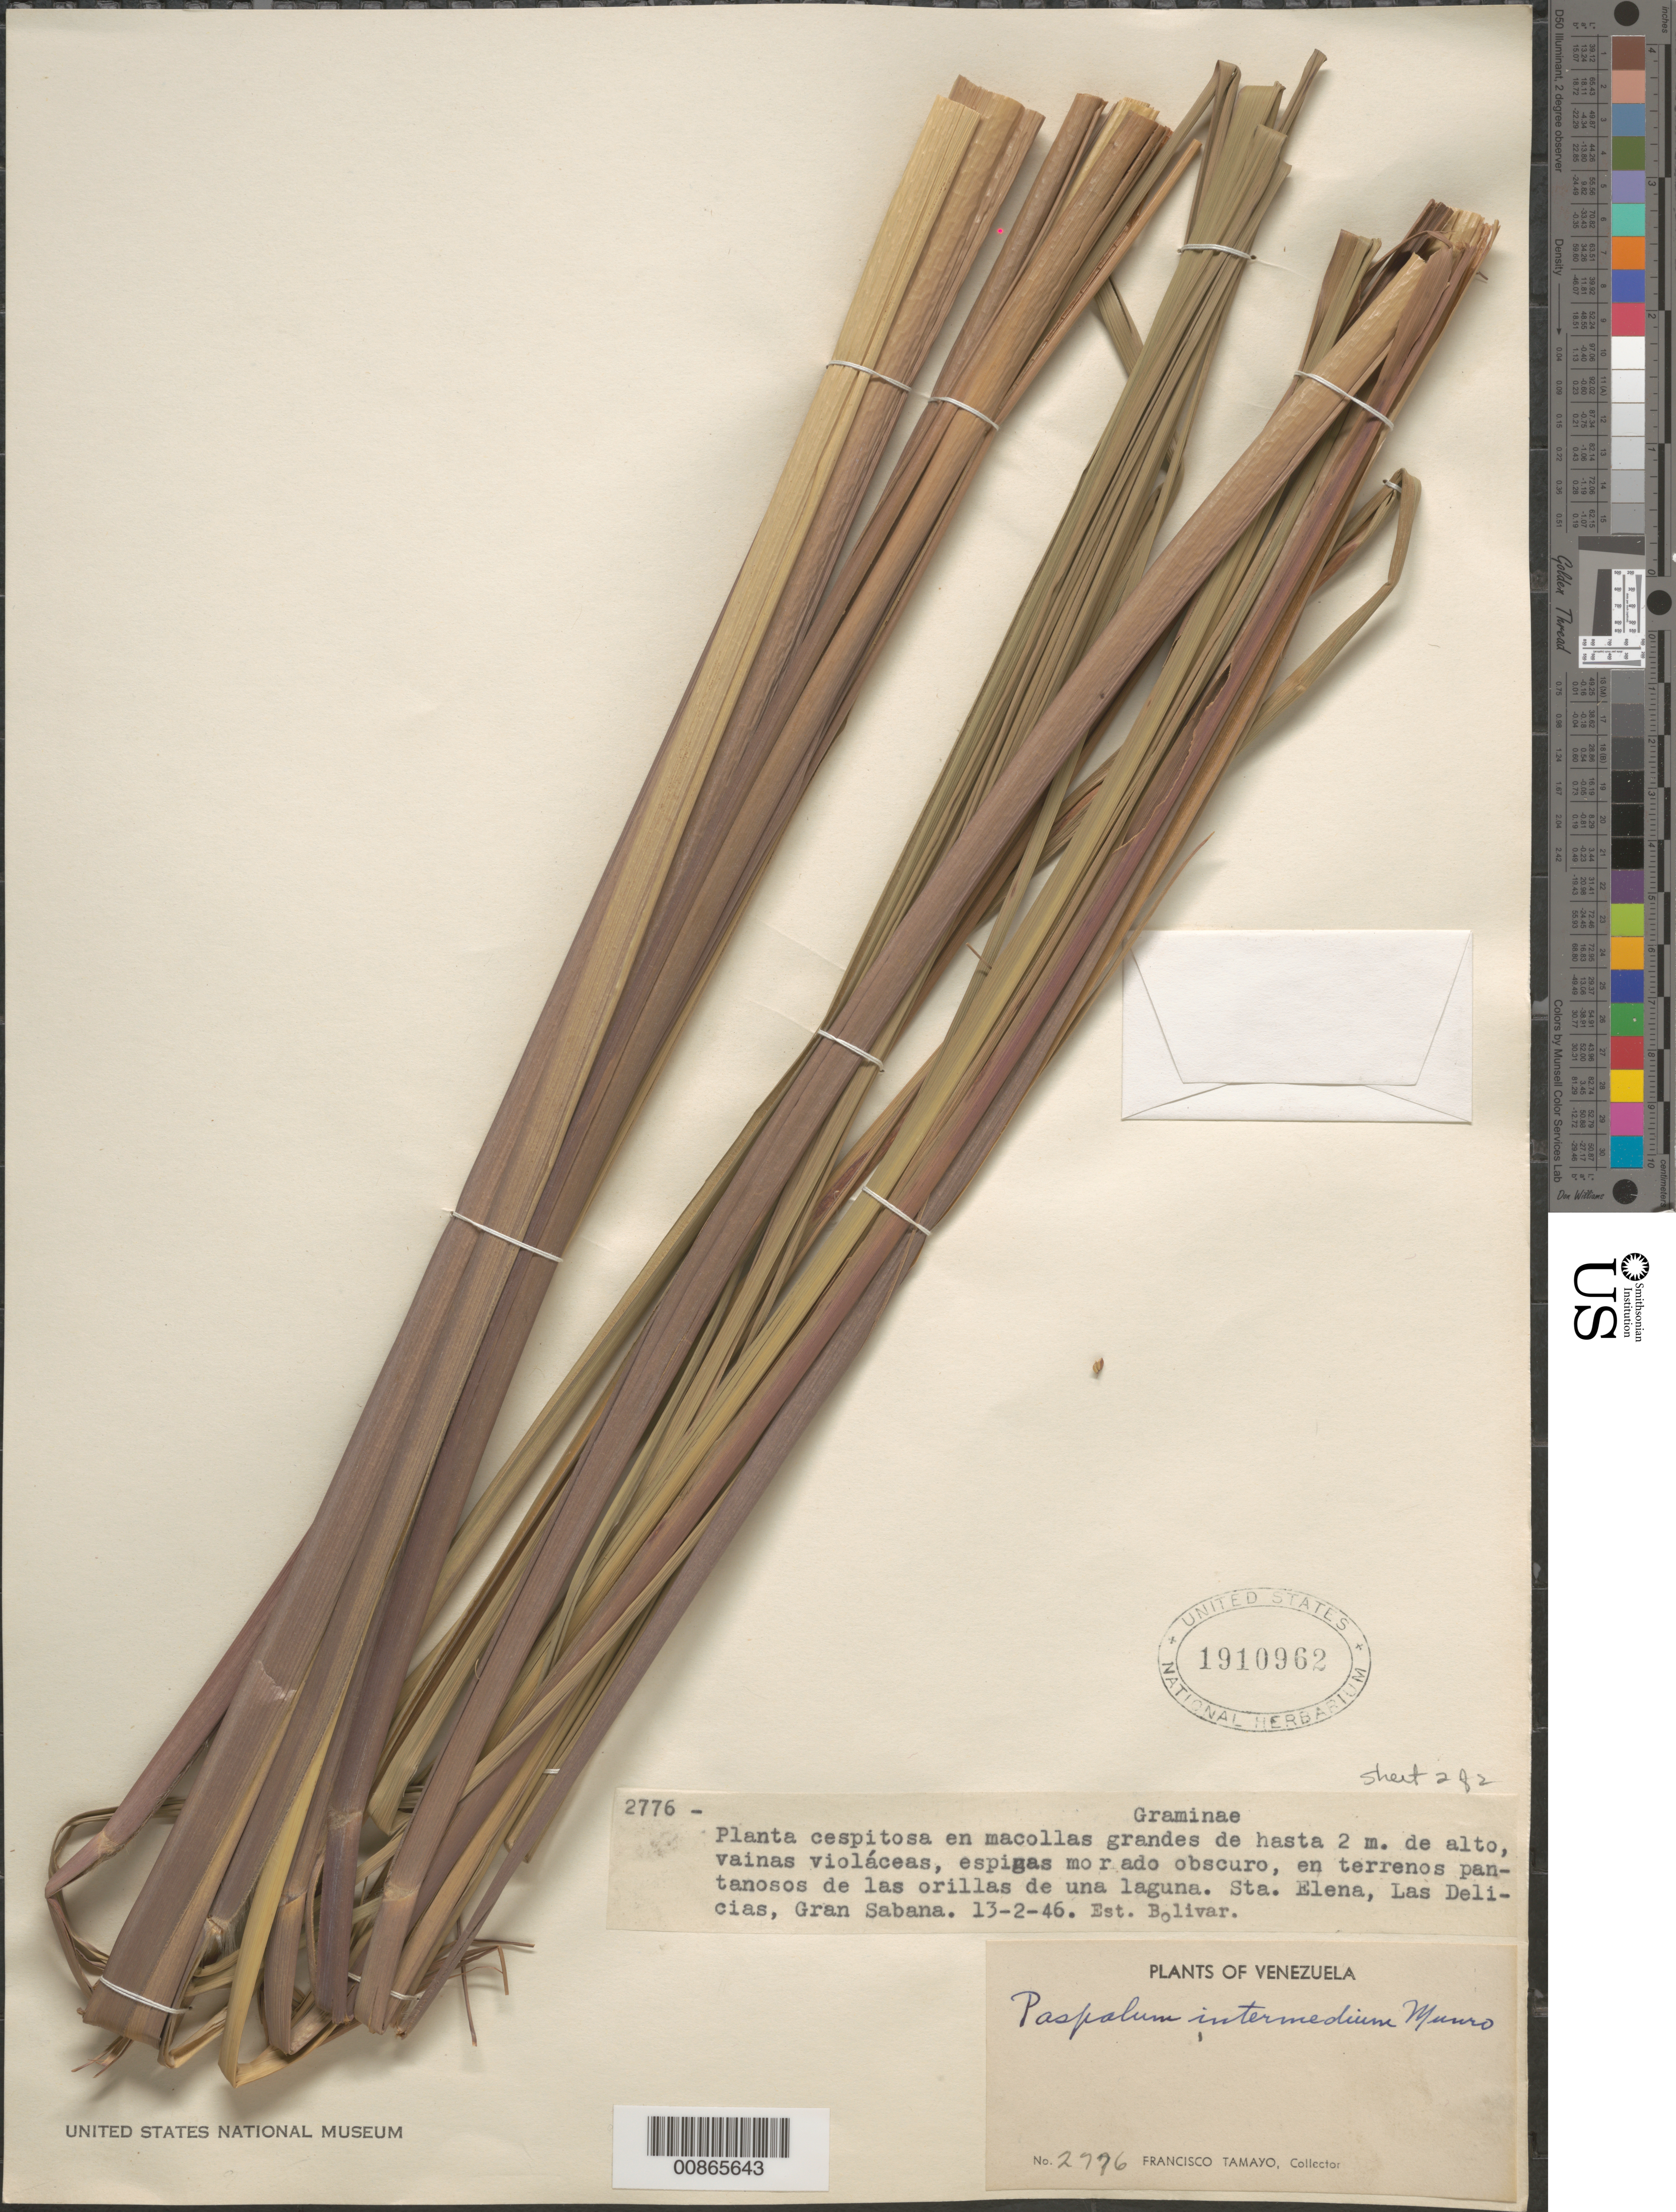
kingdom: Plantae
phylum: Tracheophyta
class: Liliopsida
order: Poales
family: Poaceae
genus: Paspalum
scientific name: Paspalum intermedium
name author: Munro ex Morong & Britton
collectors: F. Tamayo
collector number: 2776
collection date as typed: Transcribed d/m/y: 13/2/46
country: Venezuela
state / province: Bolivar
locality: Sta. Elena, Las Delicias, Gran Sabana. Est. Bolivar.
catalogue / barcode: US 1910962